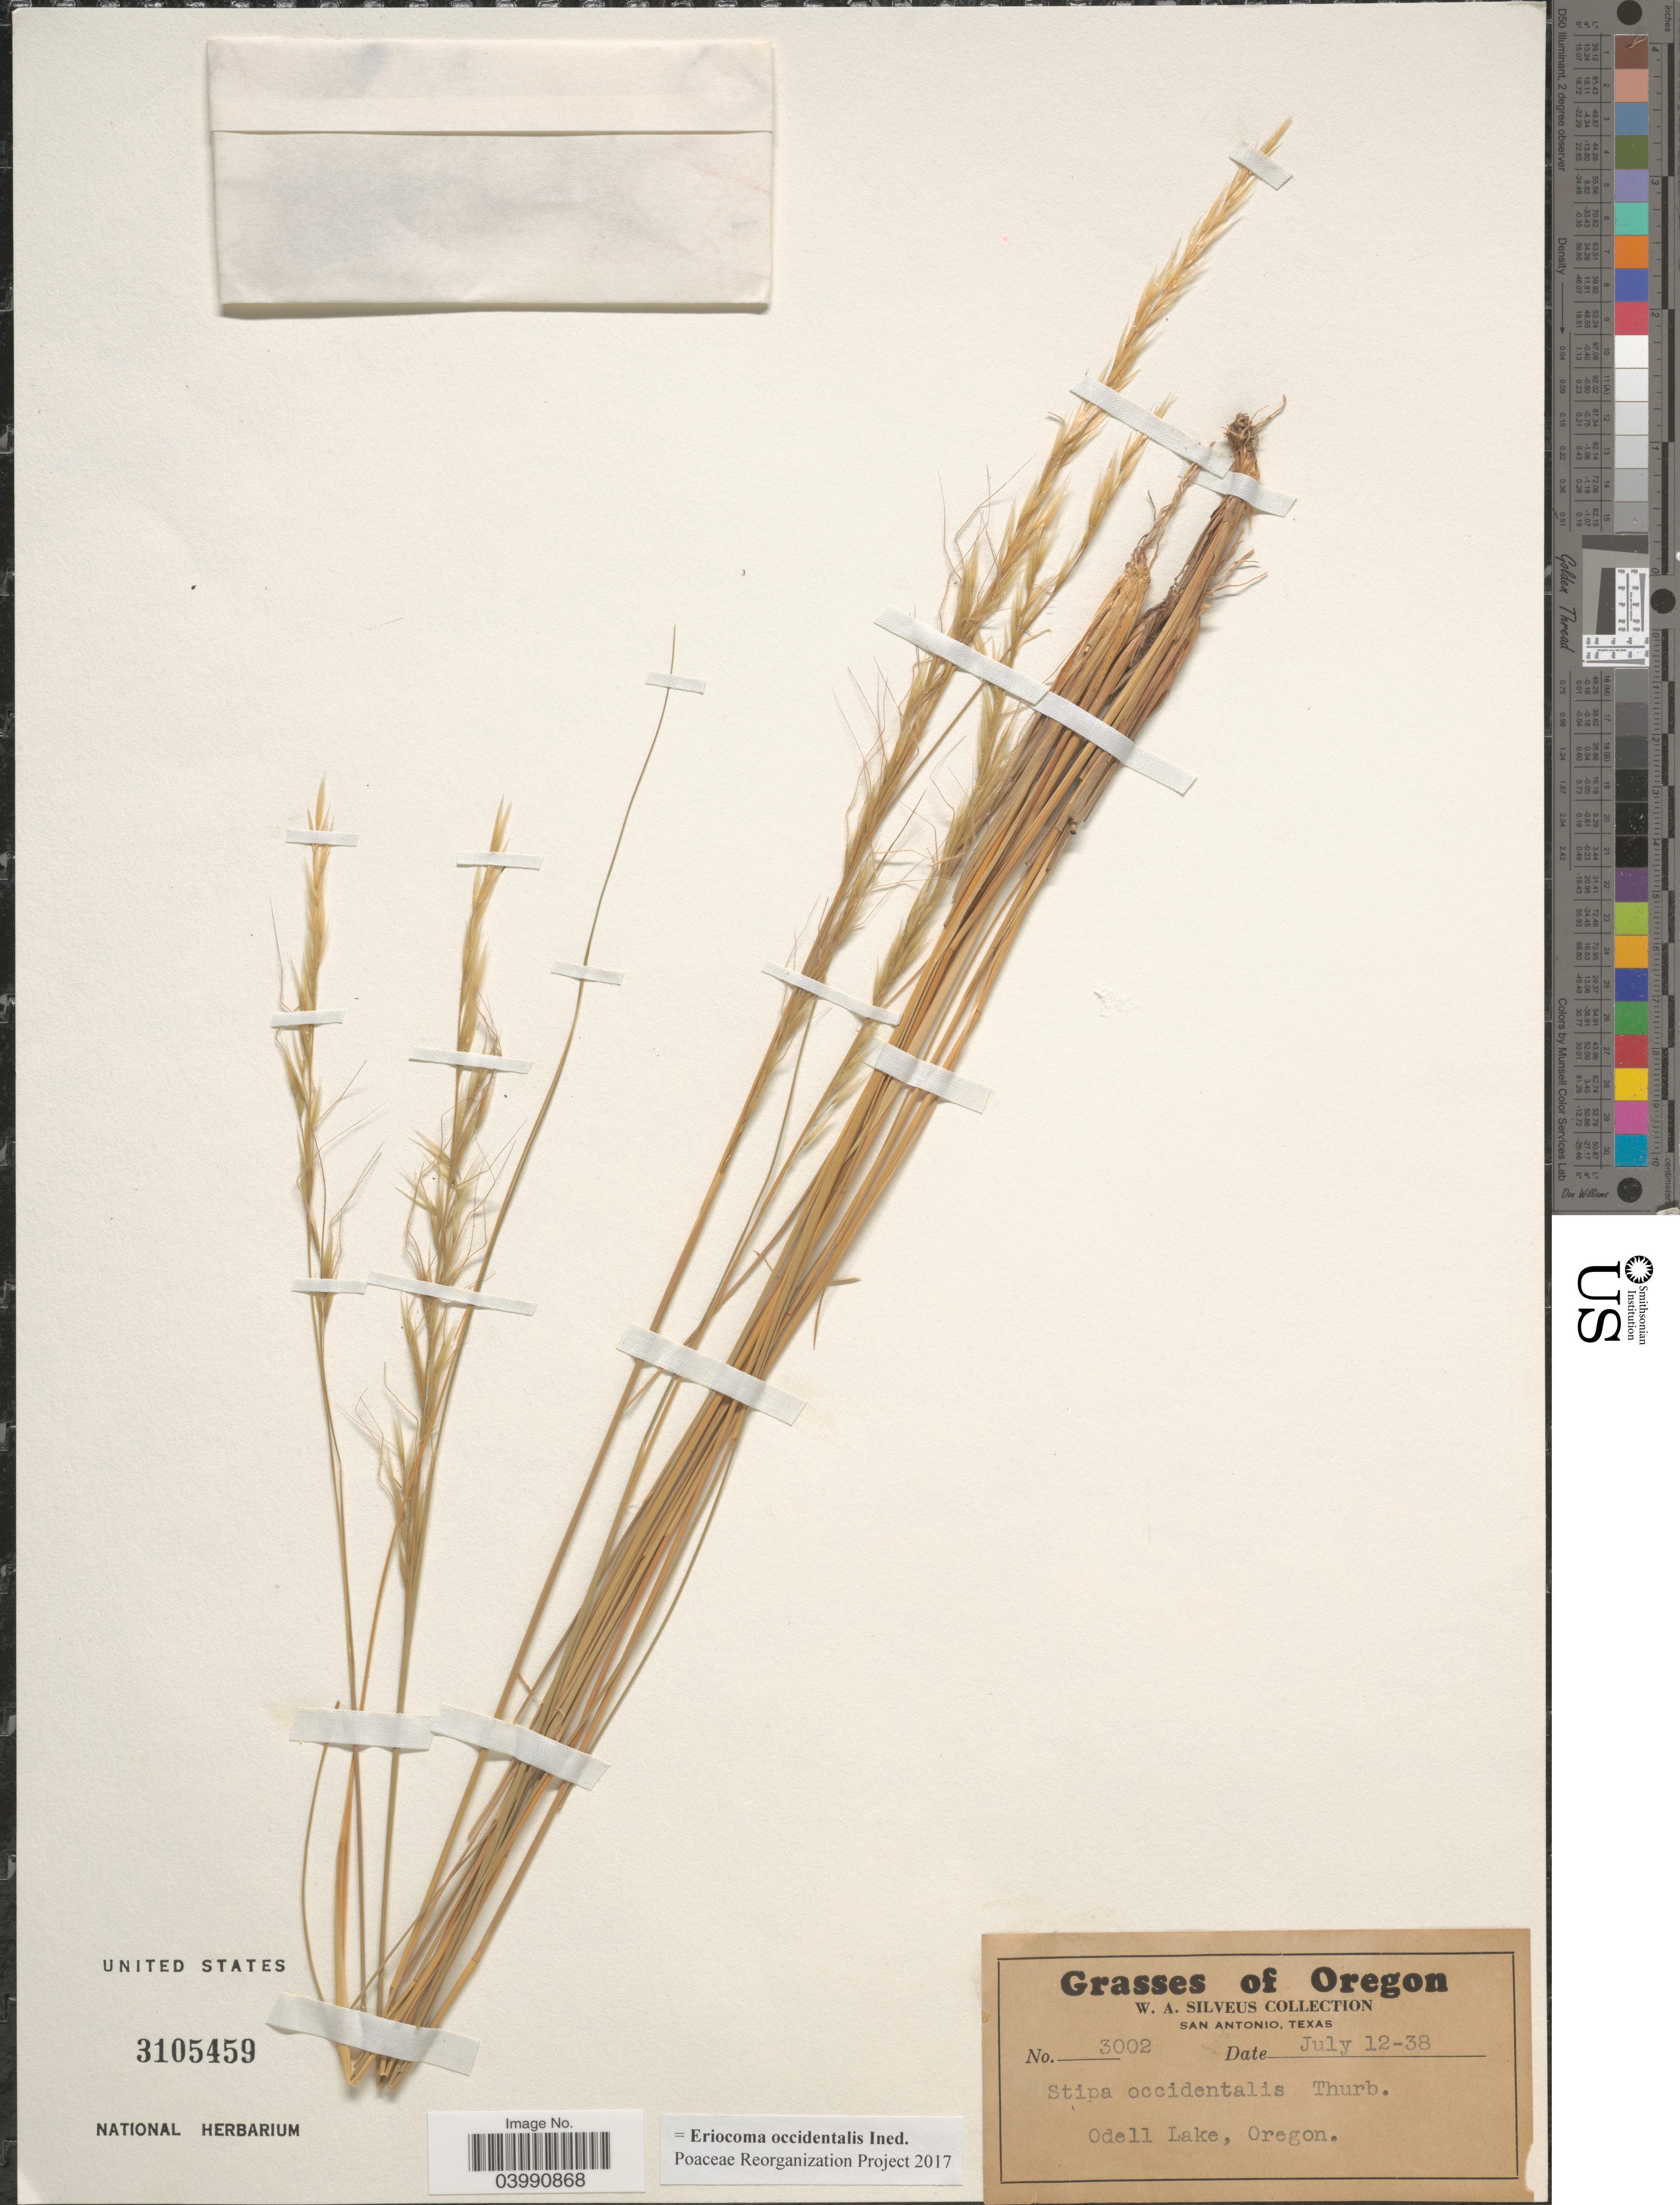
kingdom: Plantae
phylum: Tracheophyta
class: Liliopsida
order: Poales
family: Poaceae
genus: Eriocoma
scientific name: Eriocoma occidentalis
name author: (Thurb. ex S. Watson) Romasch.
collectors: W. Silveus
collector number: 3002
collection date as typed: Transcribed d/m/y: 12/7/38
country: United States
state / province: Oregon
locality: Odell Lake.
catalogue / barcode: US 3105459